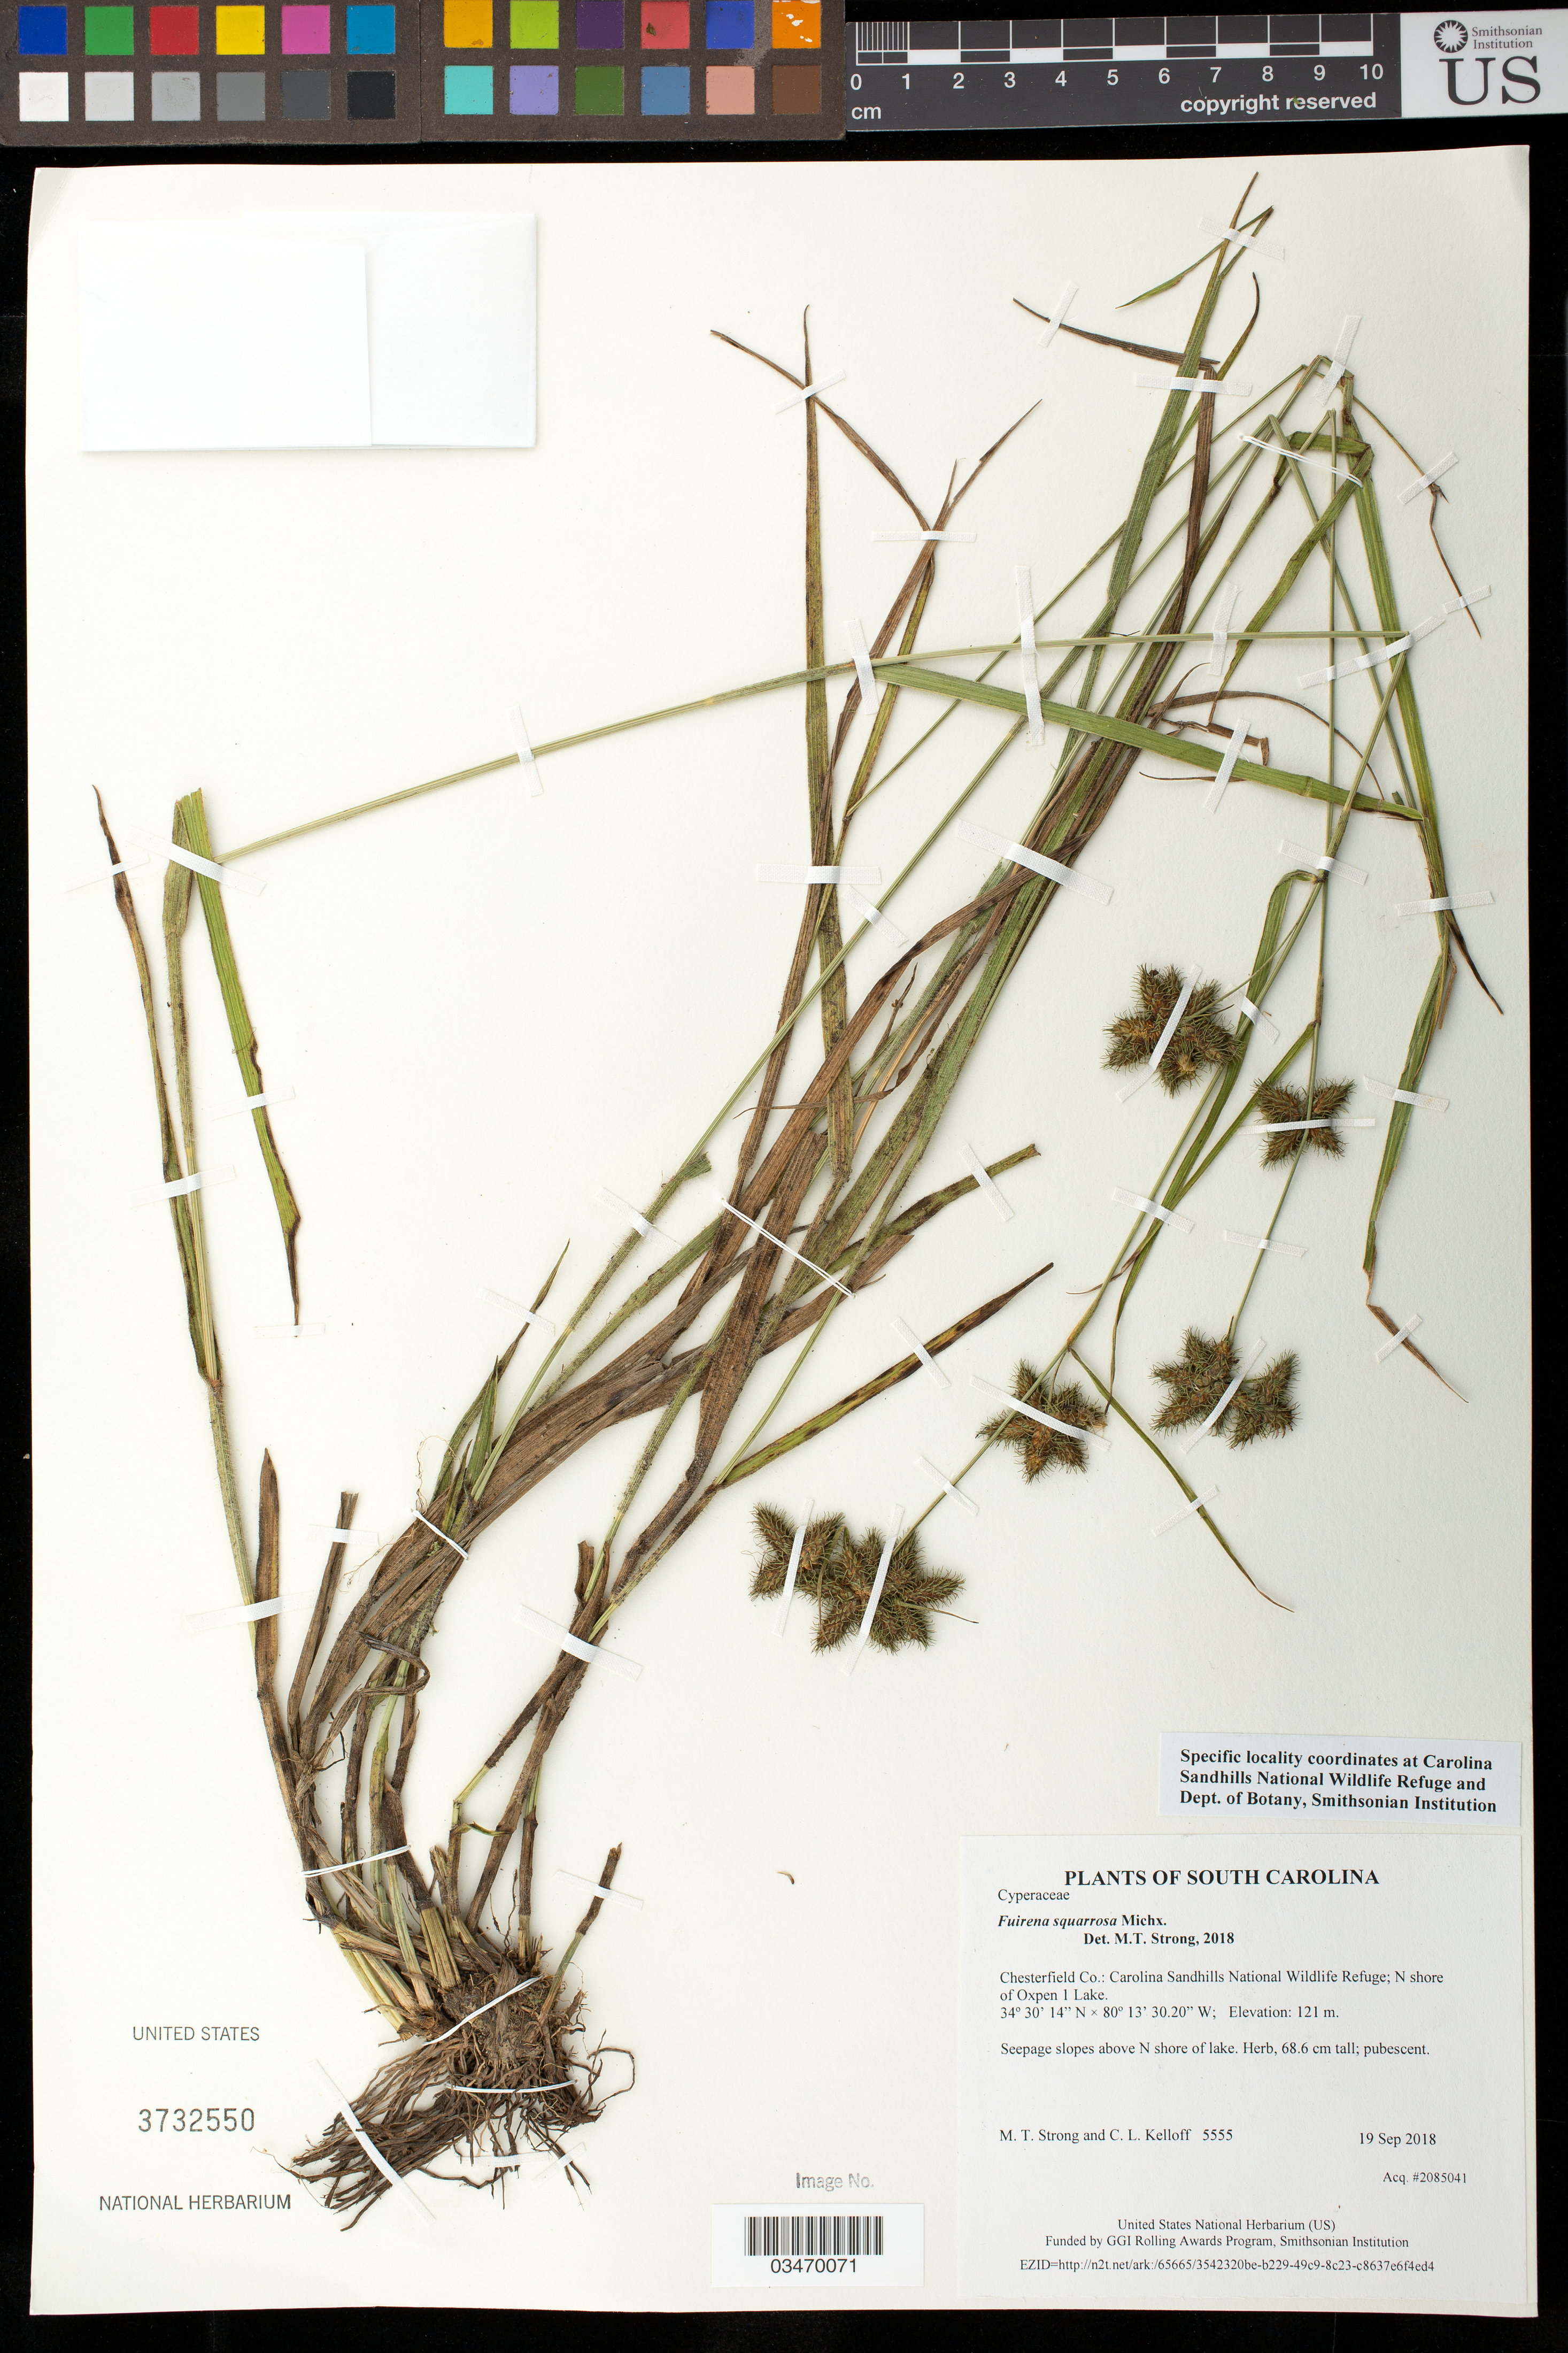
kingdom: Plantae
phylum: Tracheophyta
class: Liliopsida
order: Poales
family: Cyperaceae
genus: Fuirena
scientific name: Fuirena squarrosa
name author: Michx.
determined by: Strong, M. T., (US), Smithsonian Institution - National Museum of Natural History (UNITED STATES)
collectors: M. T. Strong & C. L. Kelloff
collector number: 5555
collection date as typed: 19 Sep 2018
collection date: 2018-09-19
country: United States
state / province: South Carolina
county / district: Chesterfield Co.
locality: Carolina Sandhills National Wildlife Refuge; N shore of Oxpen 1 Lake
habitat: Seepage slopes above N shore of Oxpen 1 Lake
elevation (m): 121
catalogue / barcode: US 3732550